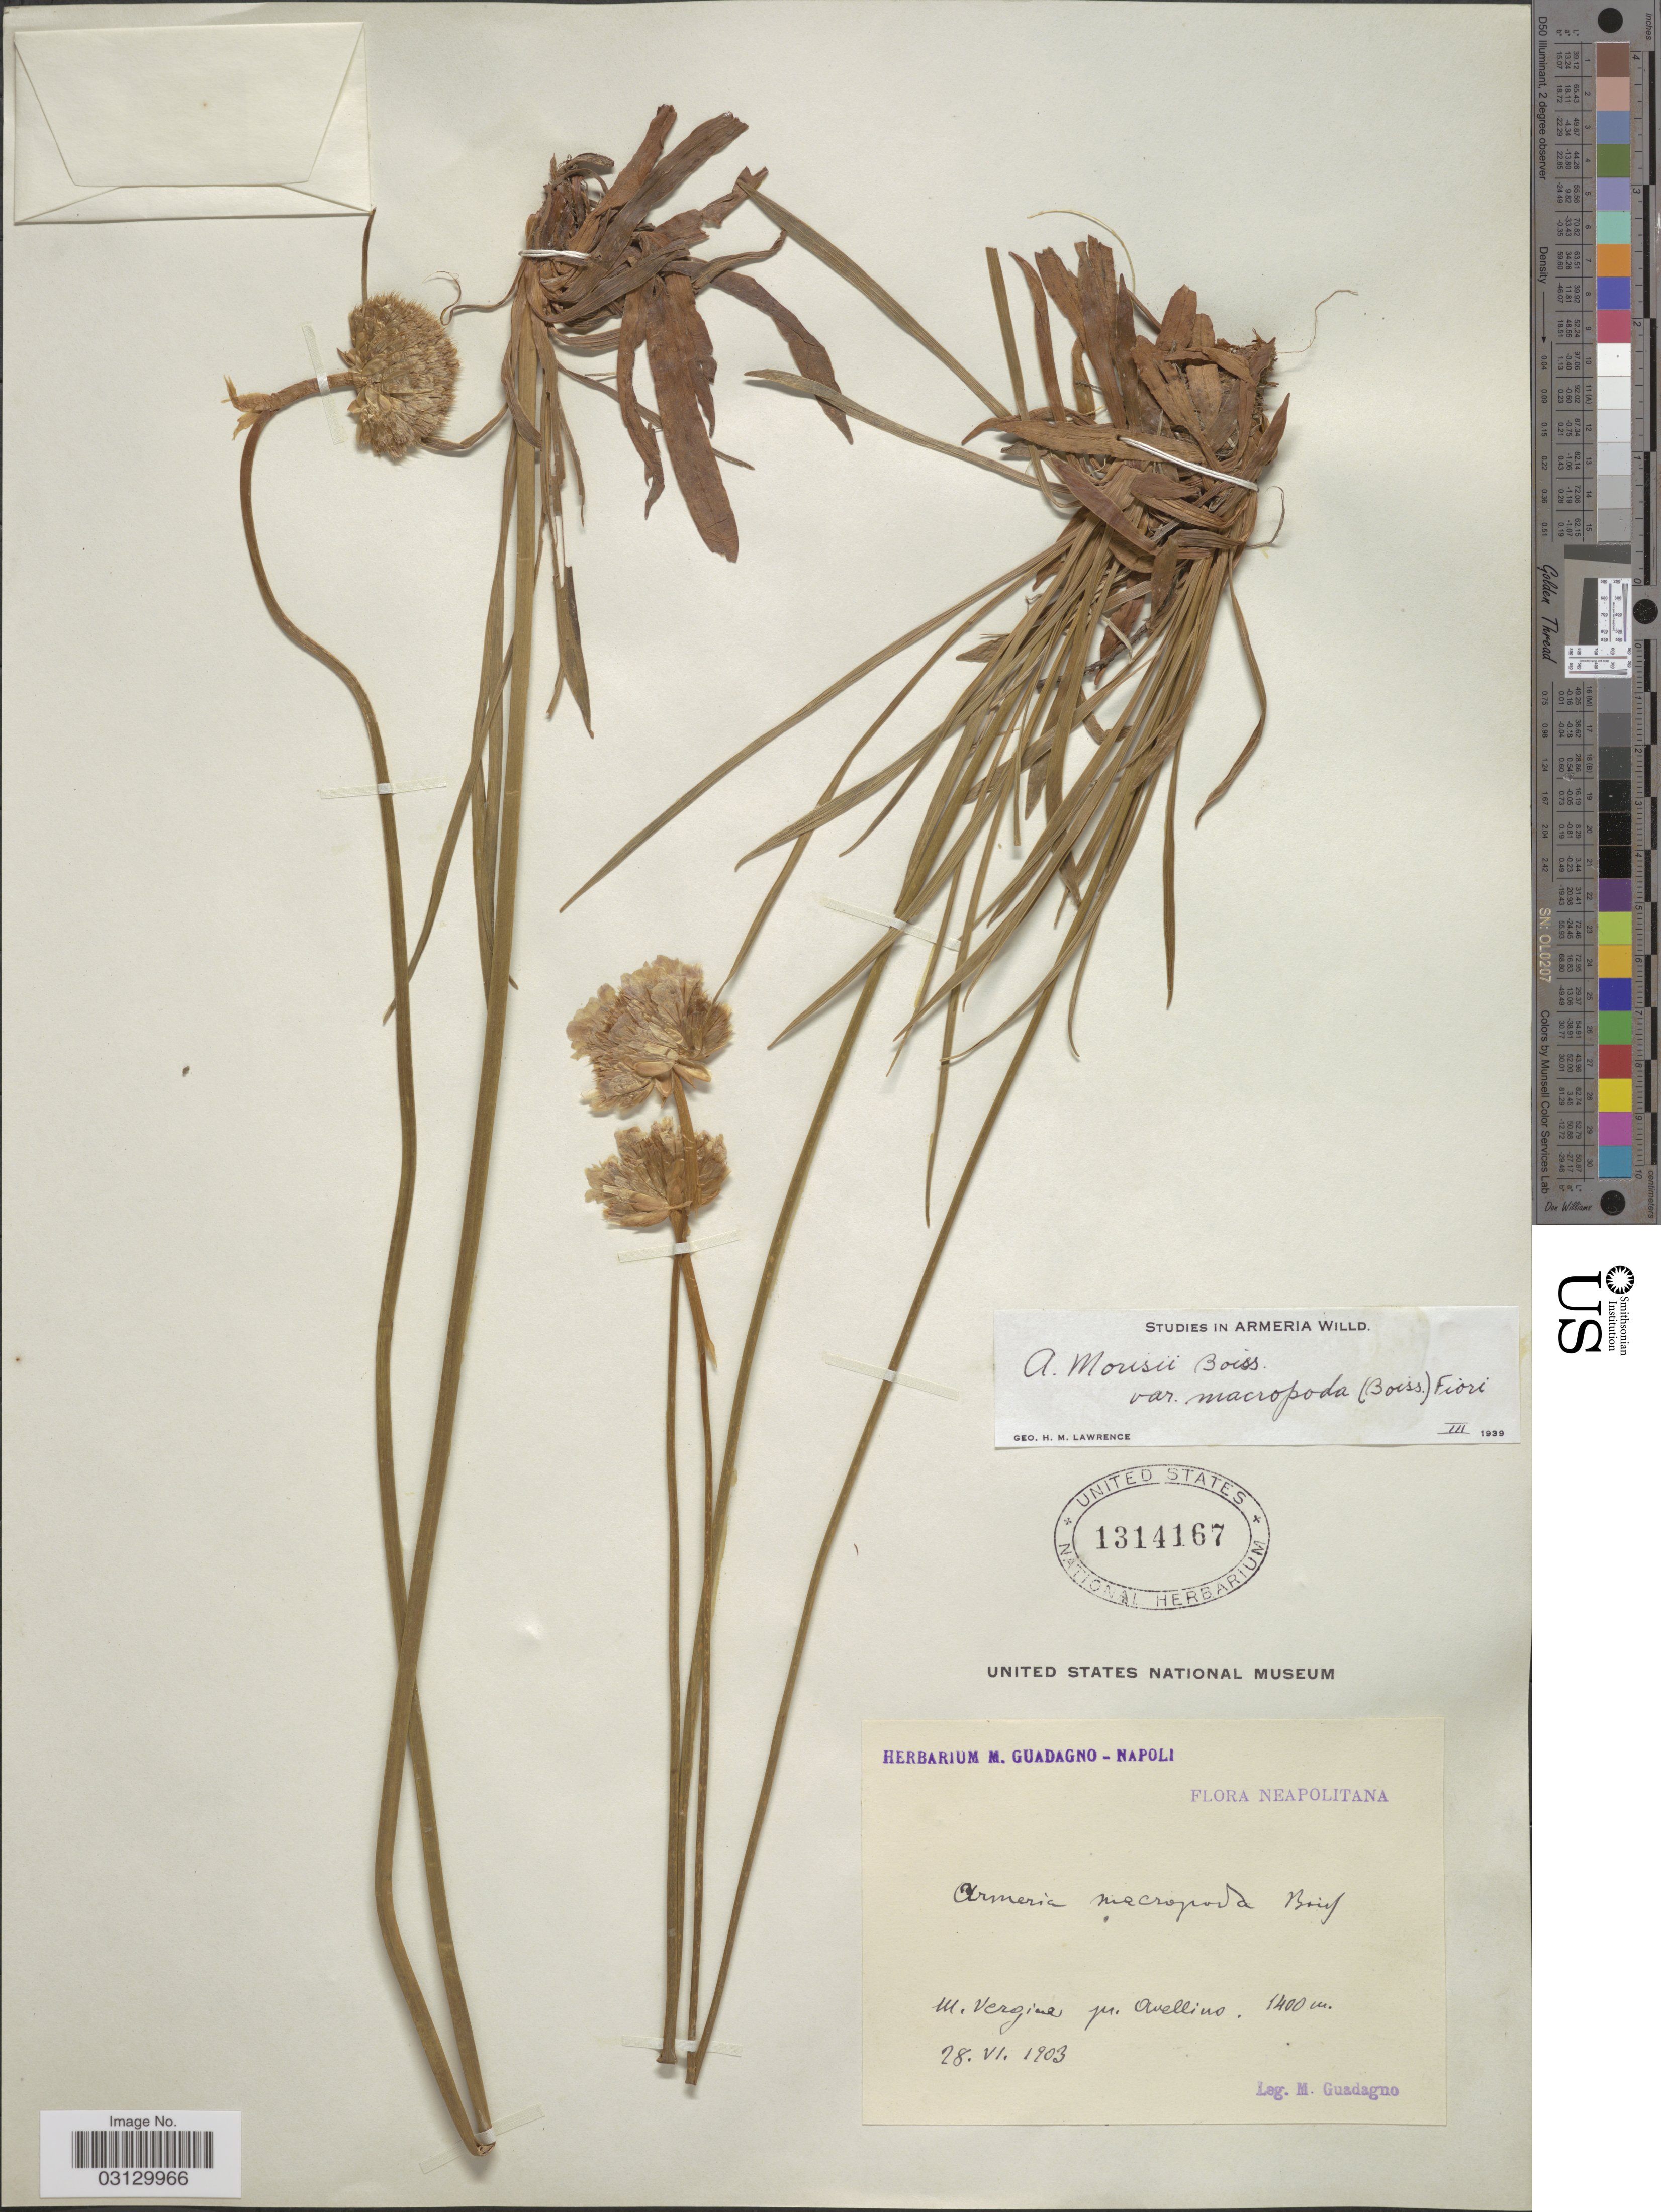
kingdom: Plantae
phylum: Tracheophyta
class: Magnoliopsida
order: Caryophyllales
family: Plumbaginaceae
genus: Armeria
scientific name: Armeria macropoda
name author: Boiss.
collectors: M. Guadagno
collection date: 1903-06-28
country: Italy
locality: Neapolitana. M. Vergina pr. Avellino.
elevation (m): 1400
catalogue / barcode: US 1314167